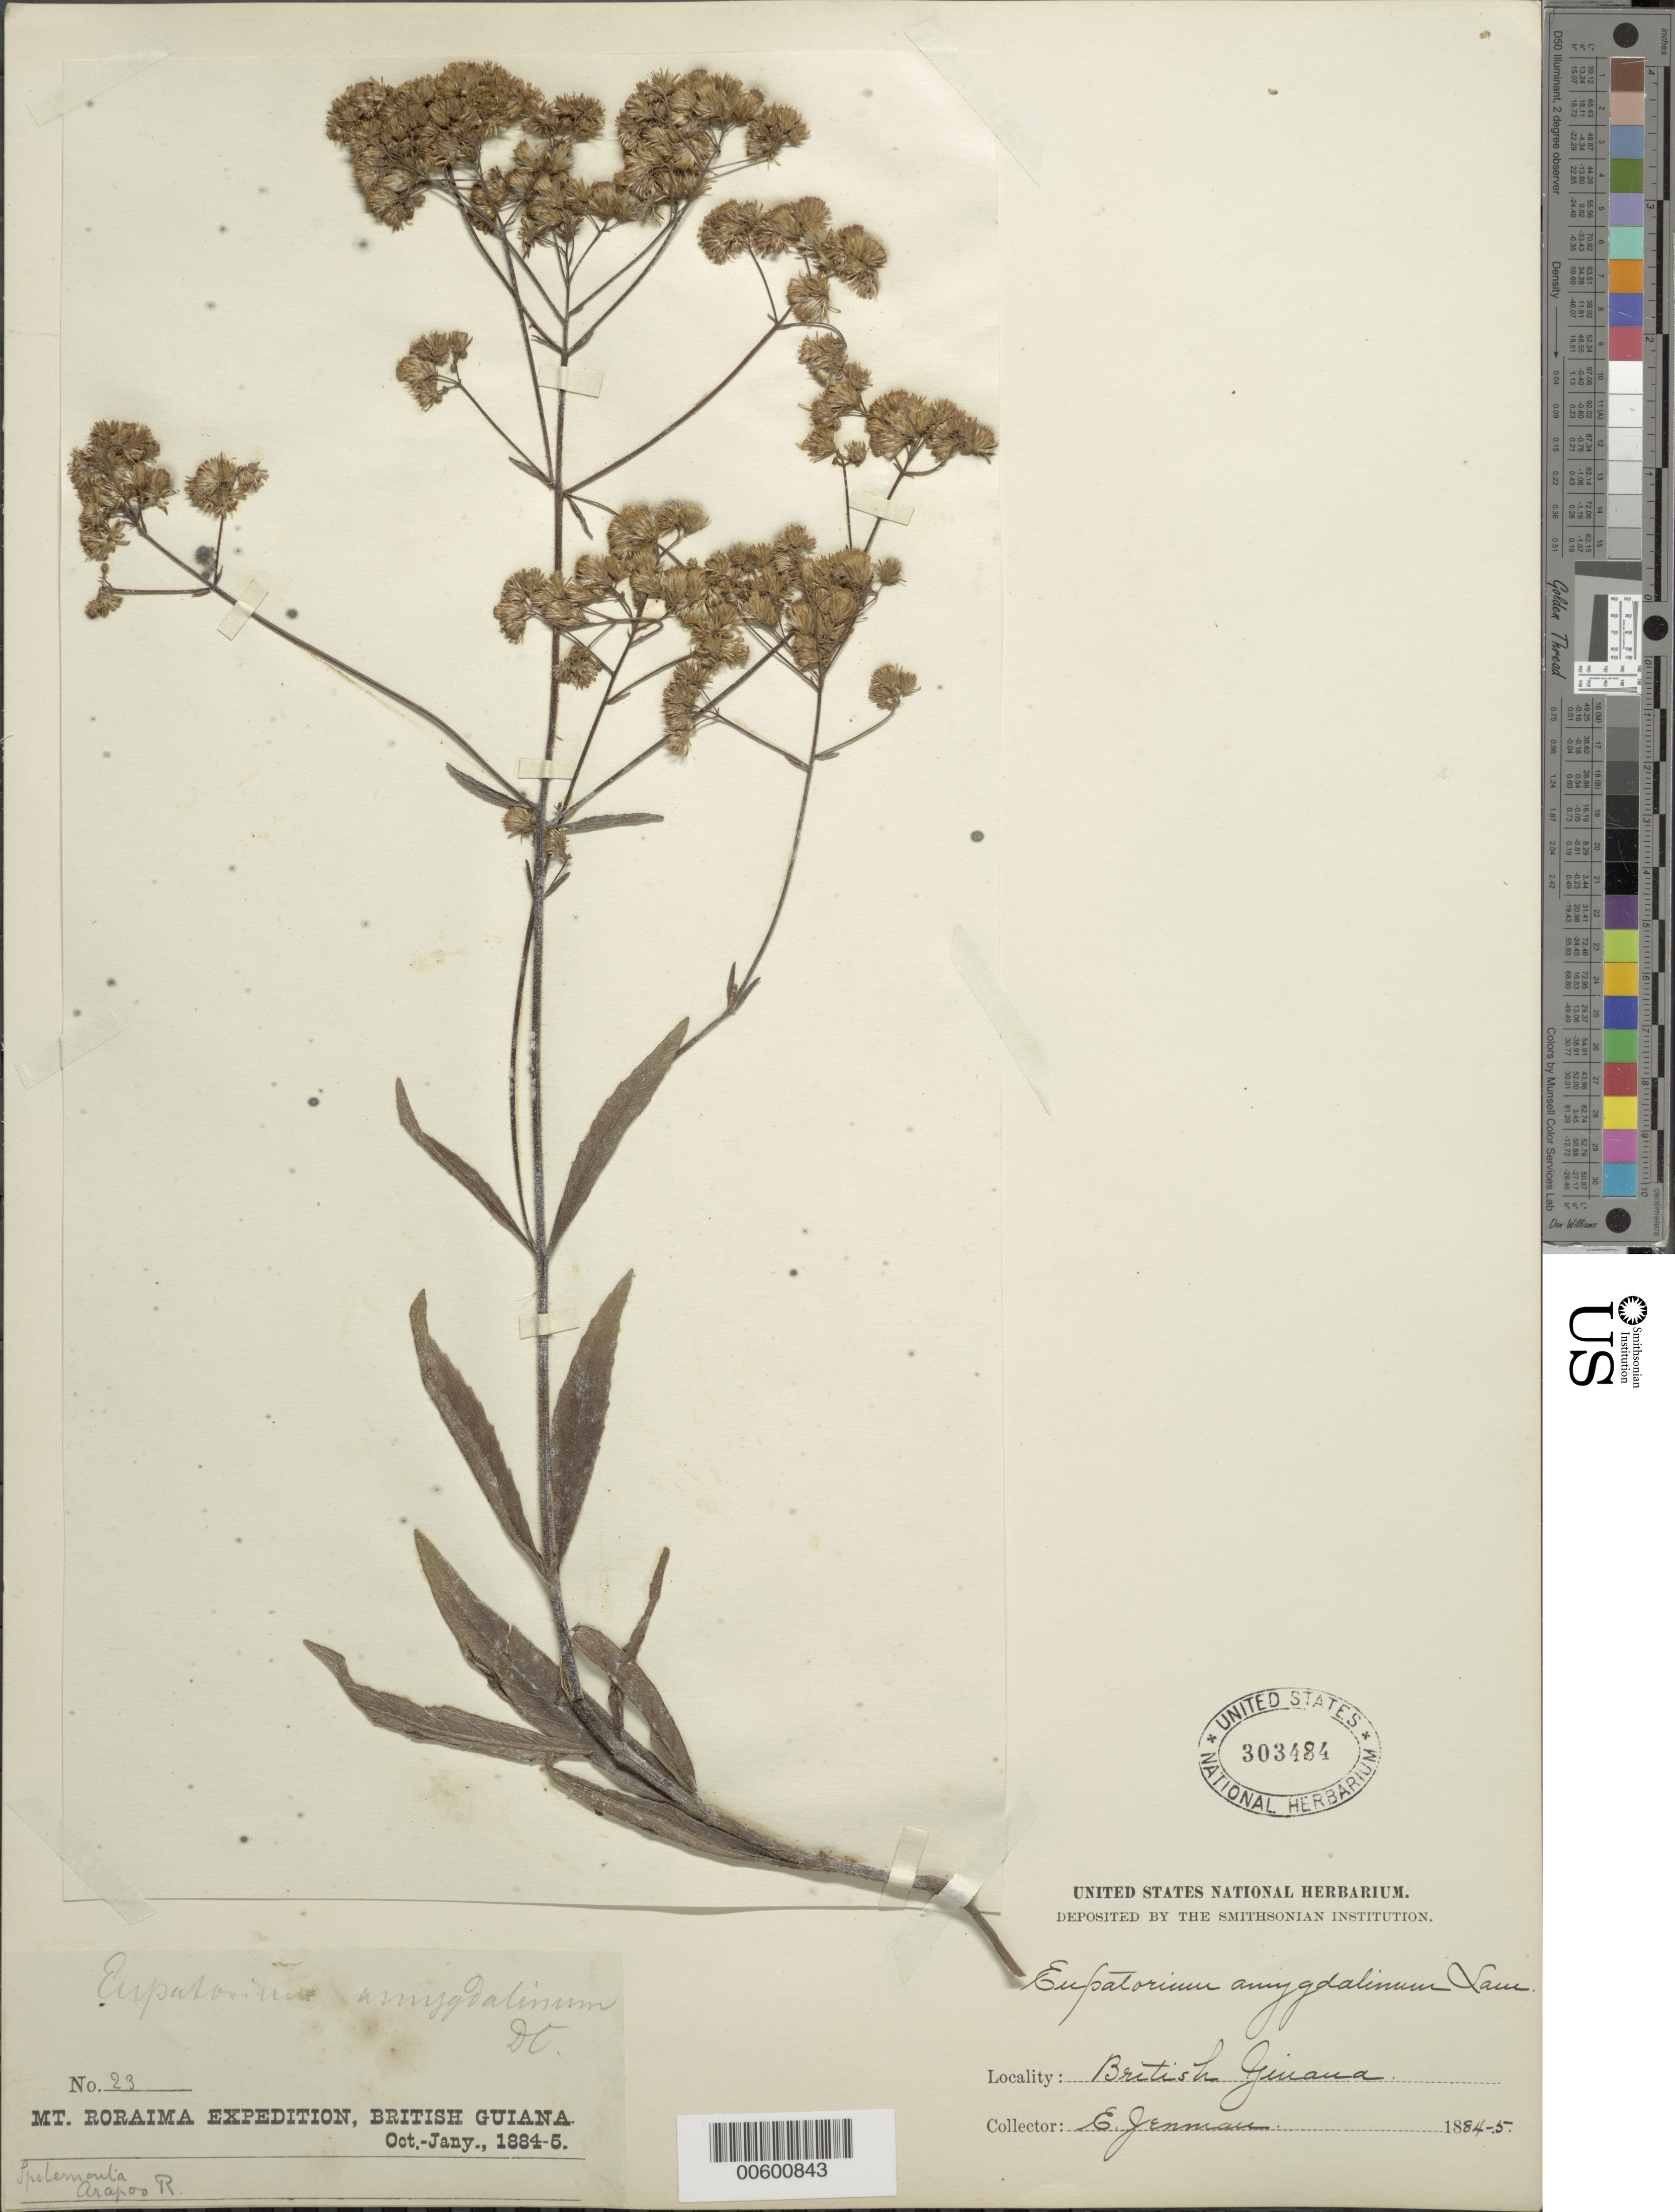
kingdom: Plantae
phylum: Tracheophyta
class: Magnoliopsida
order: Asterales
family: Asteraceae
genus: Ayapana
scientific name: Ayapana amygdalina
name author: (Lam.) R.M. King & H. Rob.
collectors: G. S. Jenman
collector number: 23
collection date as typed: October 1884 to January 1885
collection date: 1884-10/1885-01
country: Guyana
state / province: Cuyuni-Mazaruni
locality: Mt. Roraima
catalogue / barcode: US 303484